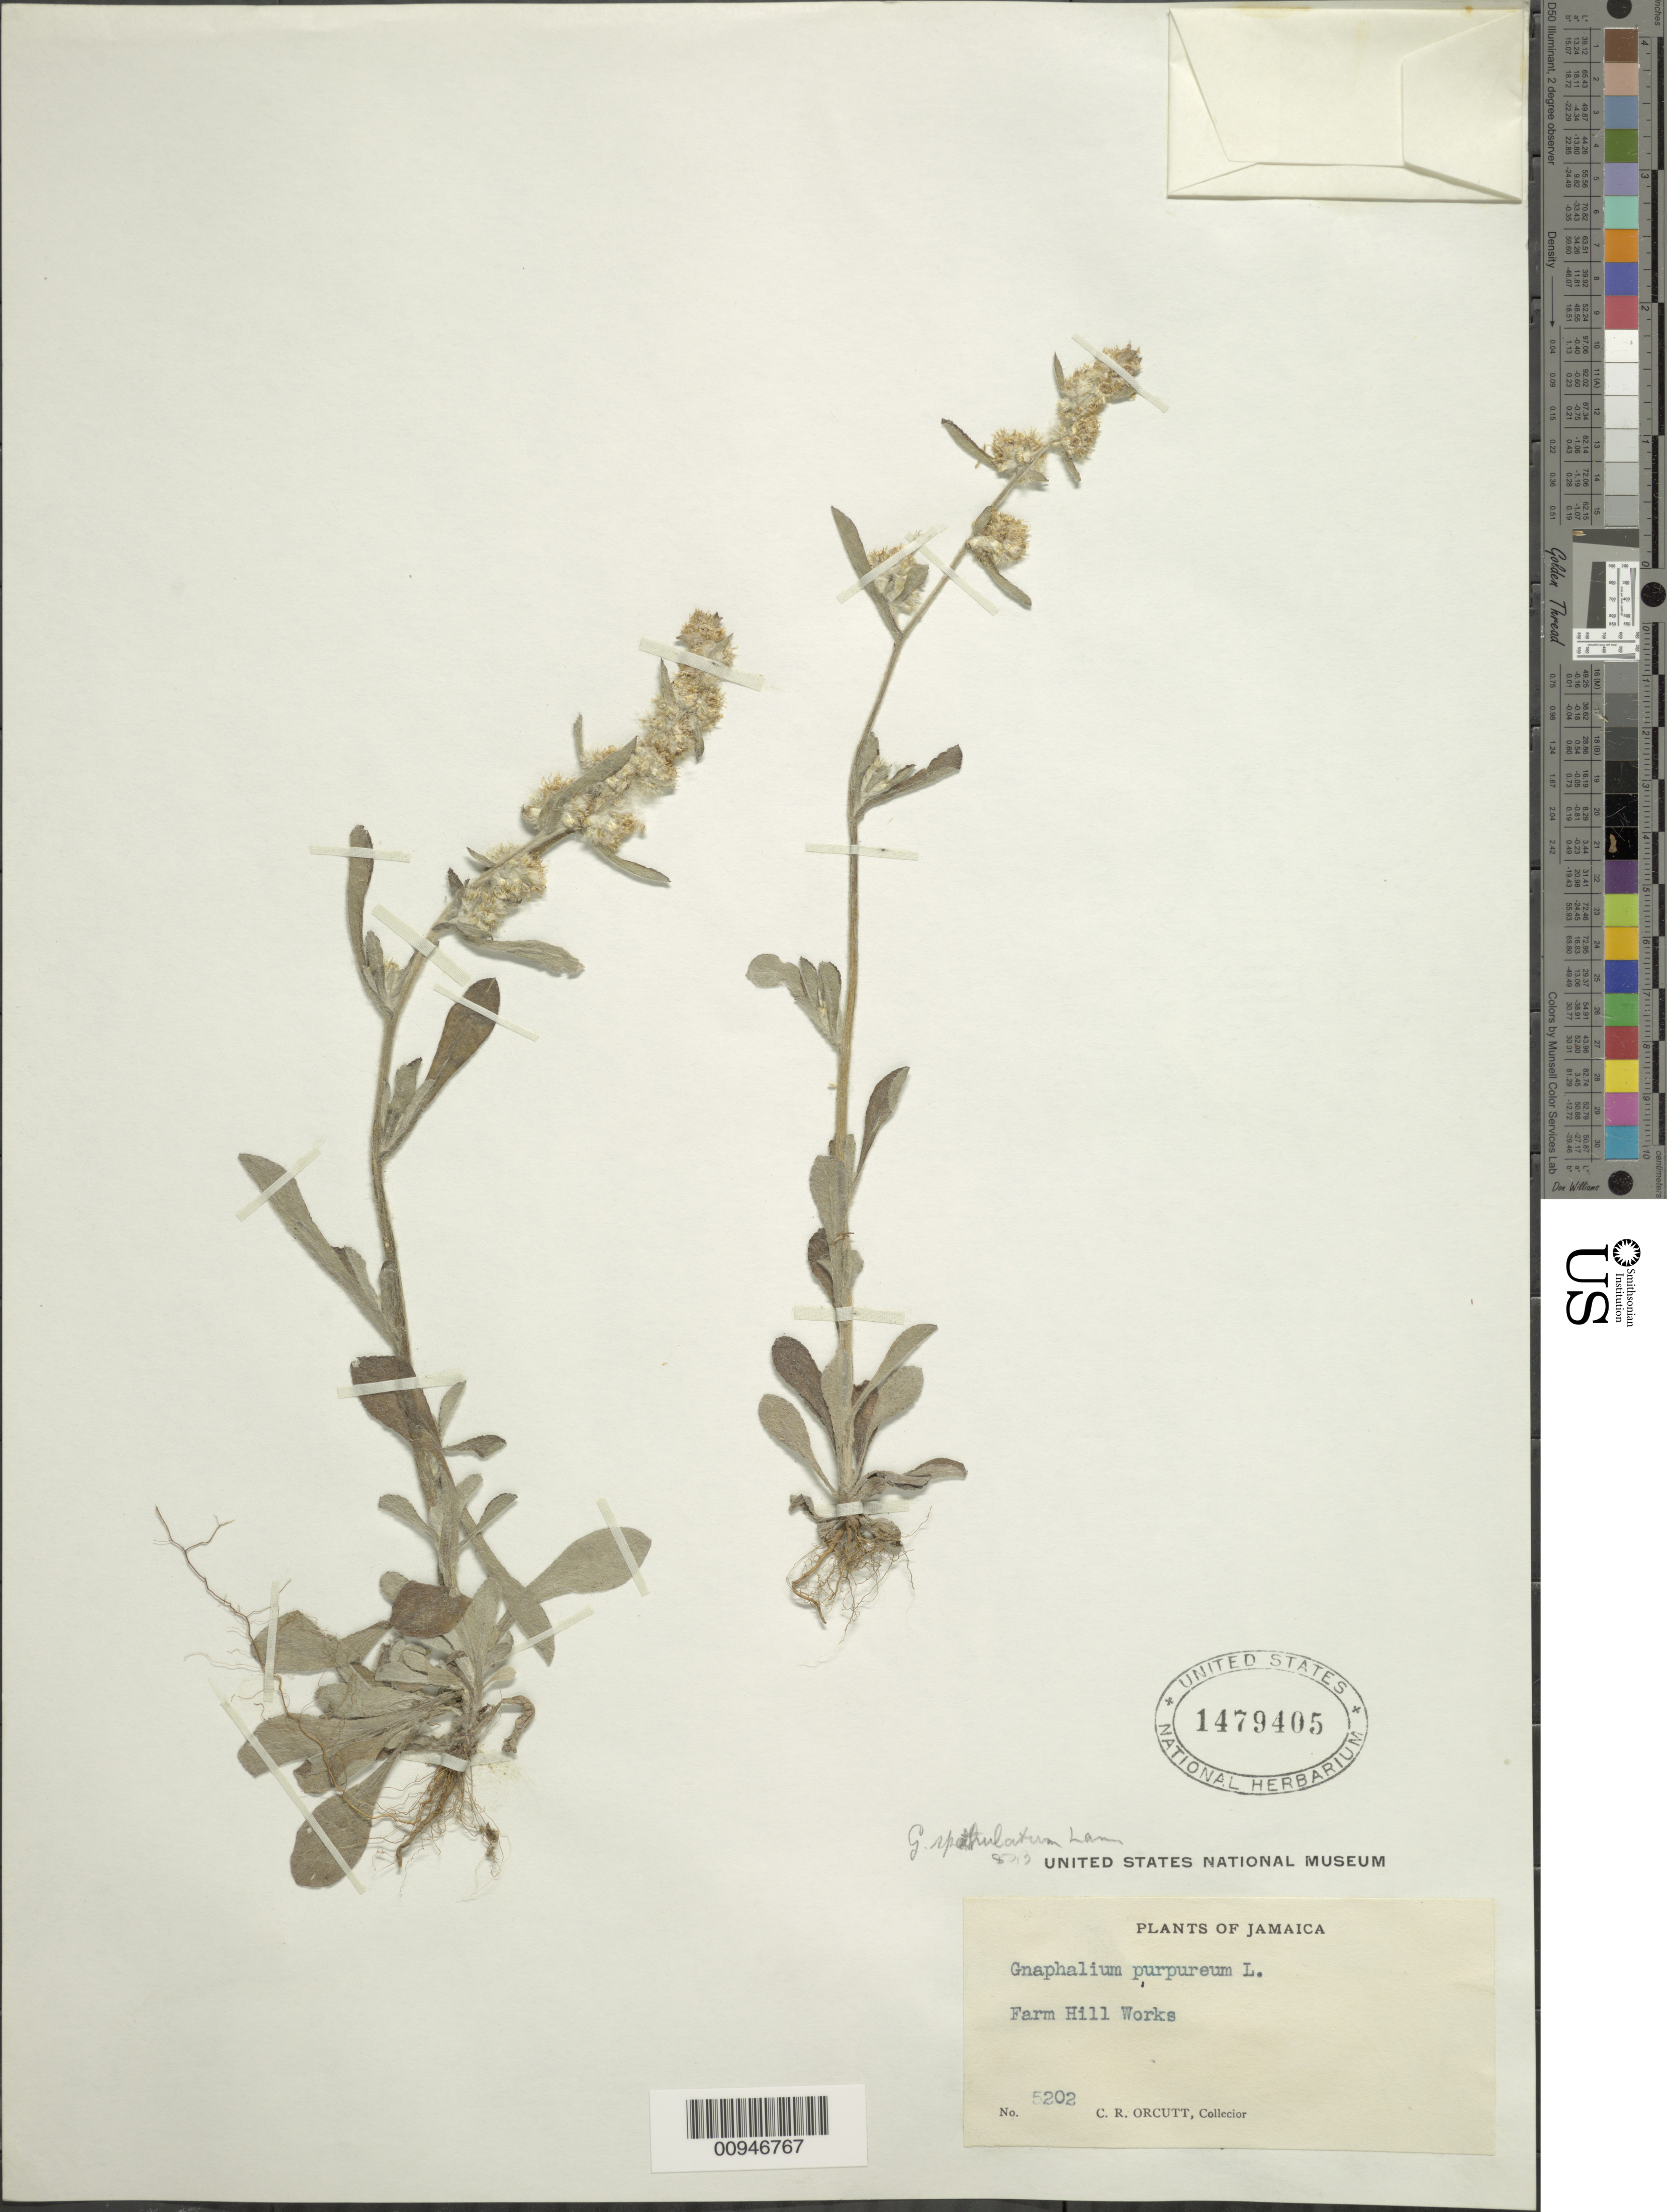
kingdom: Plantae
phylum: Tracheophyta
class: Magnoliopsida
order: Asterales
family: Asteraceae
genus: Gamochaeta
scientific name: Gamochaeta pensylvanica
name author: (Willd.) Cabrera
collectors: C. R. Orcutt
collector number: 5202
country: Jamaica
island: Jamaica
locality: Farm Hill Works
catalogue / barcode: US 1479405